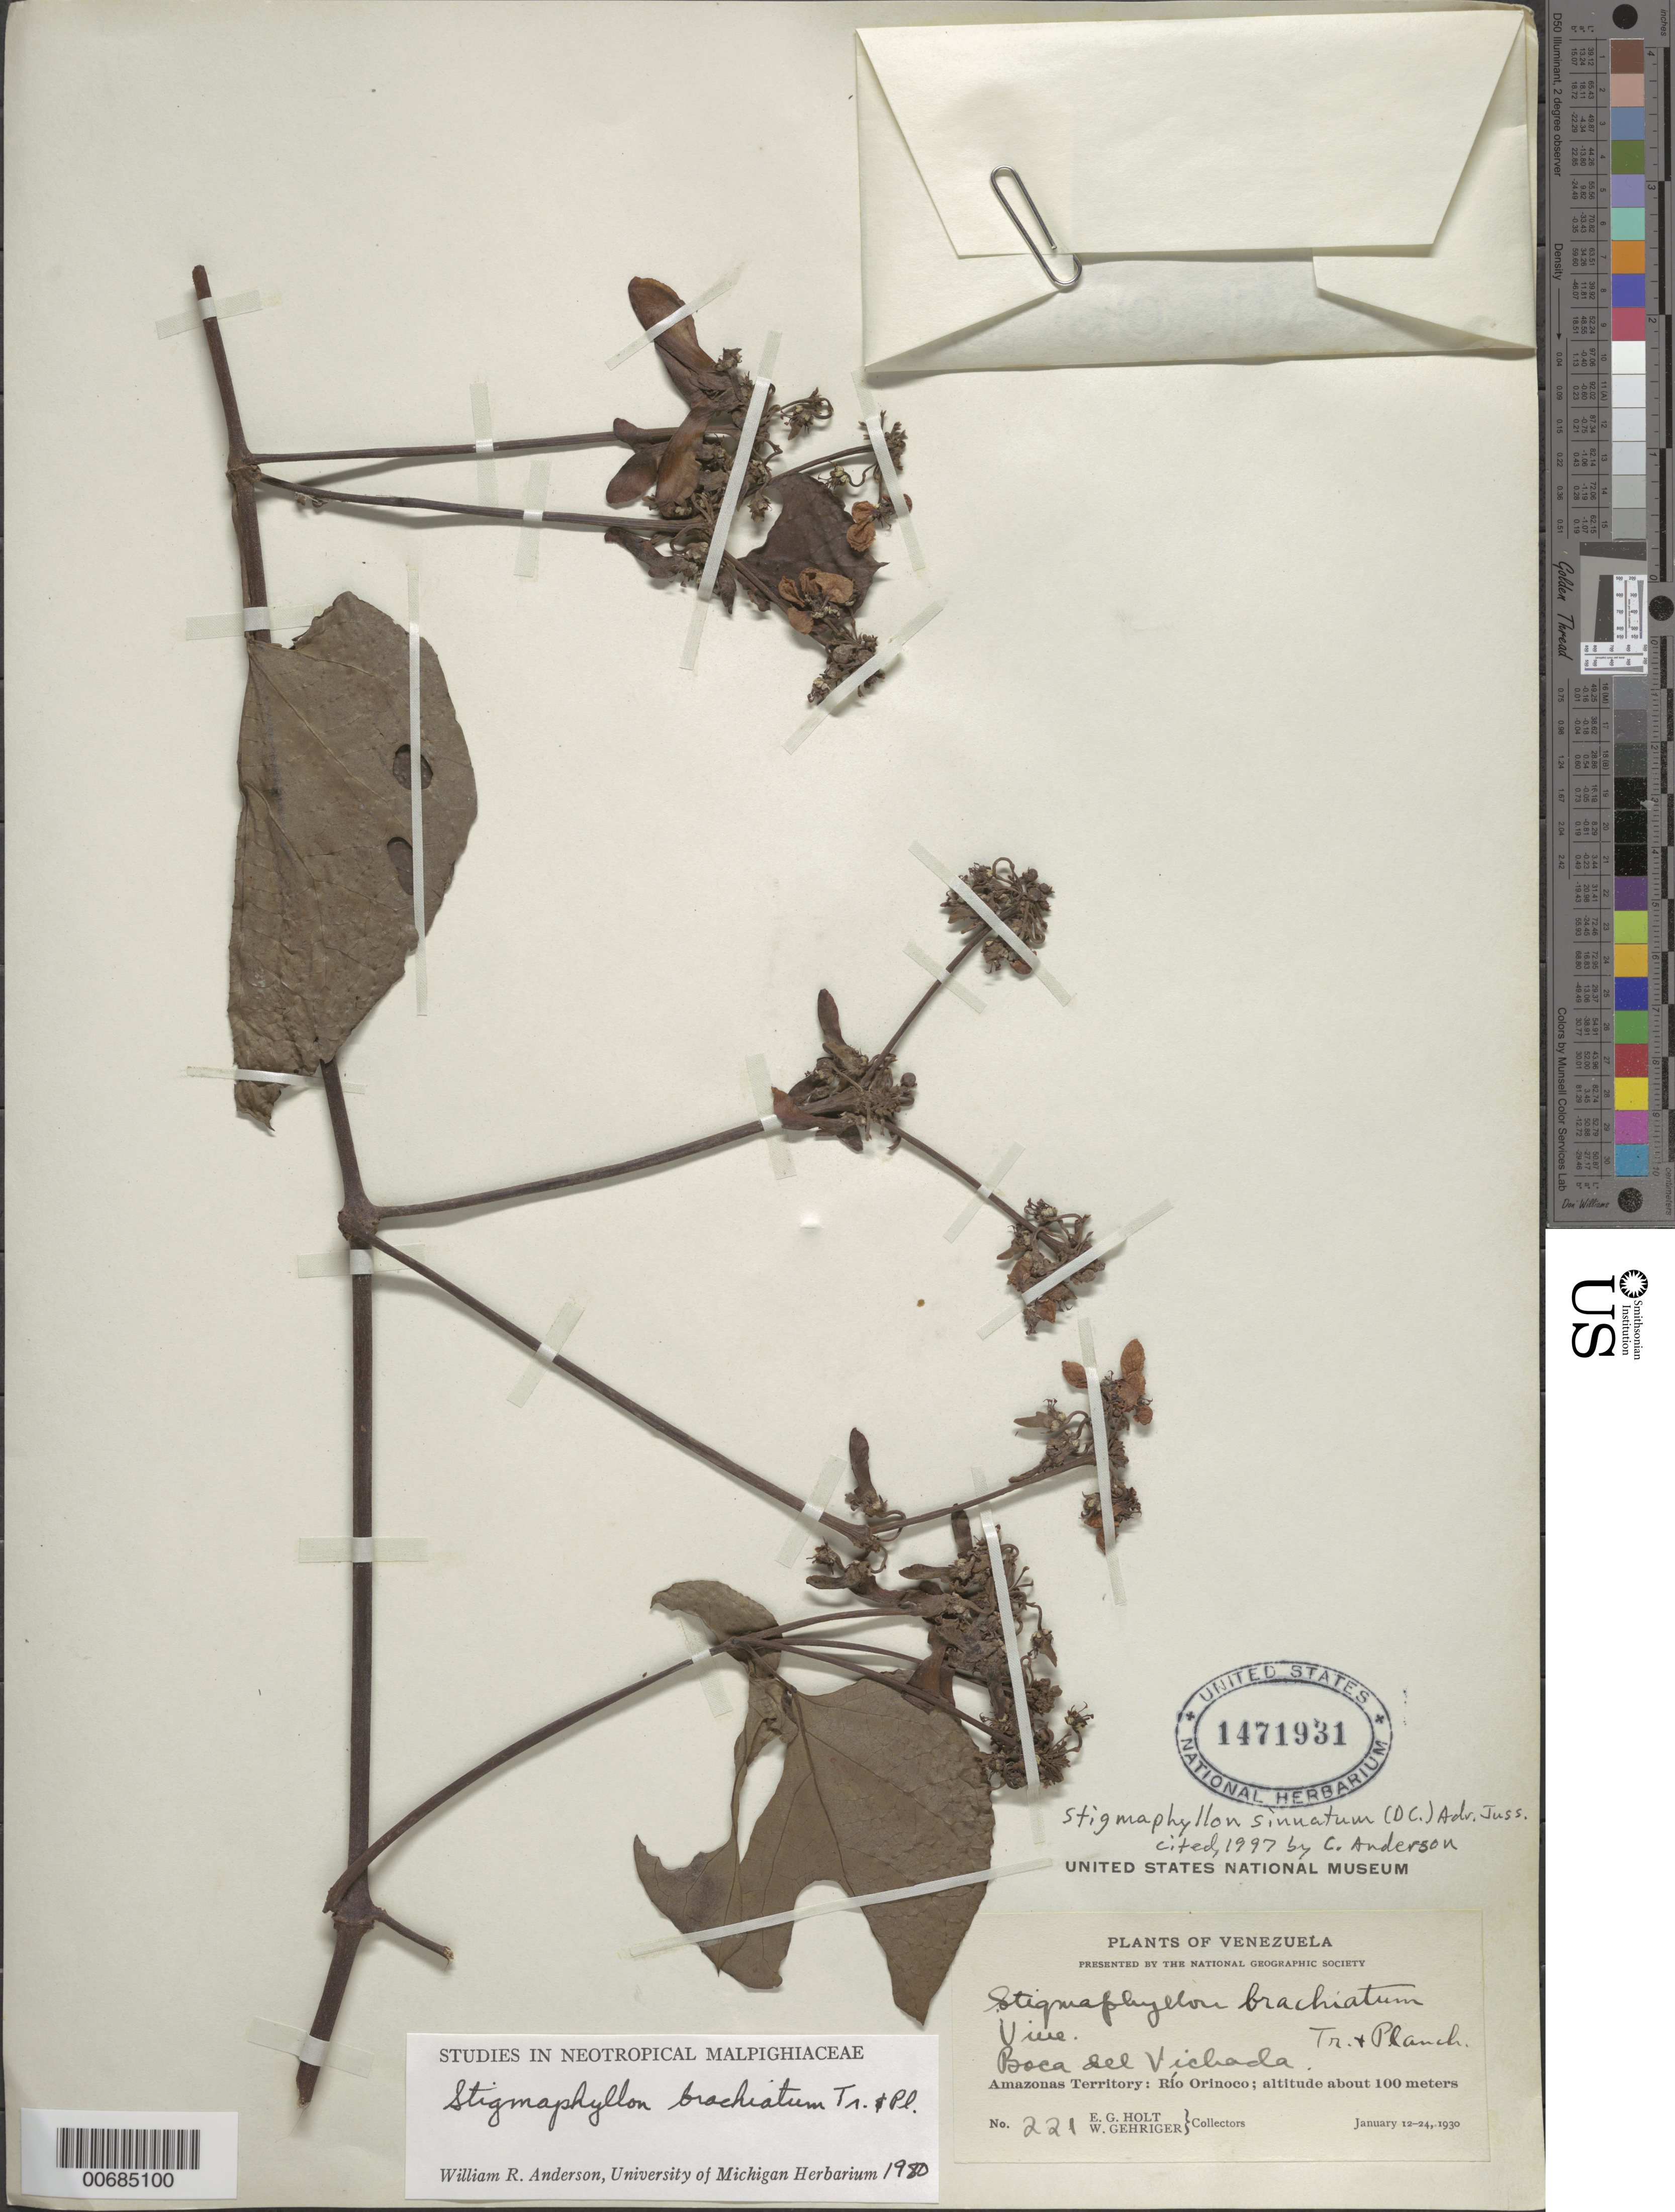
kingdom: Plantae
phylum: Tracheophyta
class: Magnoliopsida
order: Malpighiales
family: Malpighiaceae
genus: Stigmaphyllon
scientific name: Stigmaphyllon sinuatum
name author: (DC.) A. Juss.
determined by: Anderson, C.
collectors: E. Holt & W. Gehriger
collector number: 221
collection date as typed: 12-Jan-30 to 24-Jan-30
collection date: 1930-01-12/1930-01-24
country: Venezuela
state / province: Amazonas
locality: Río Orinoco, Boca del Vichada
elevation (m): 100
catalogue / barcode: US 1471931